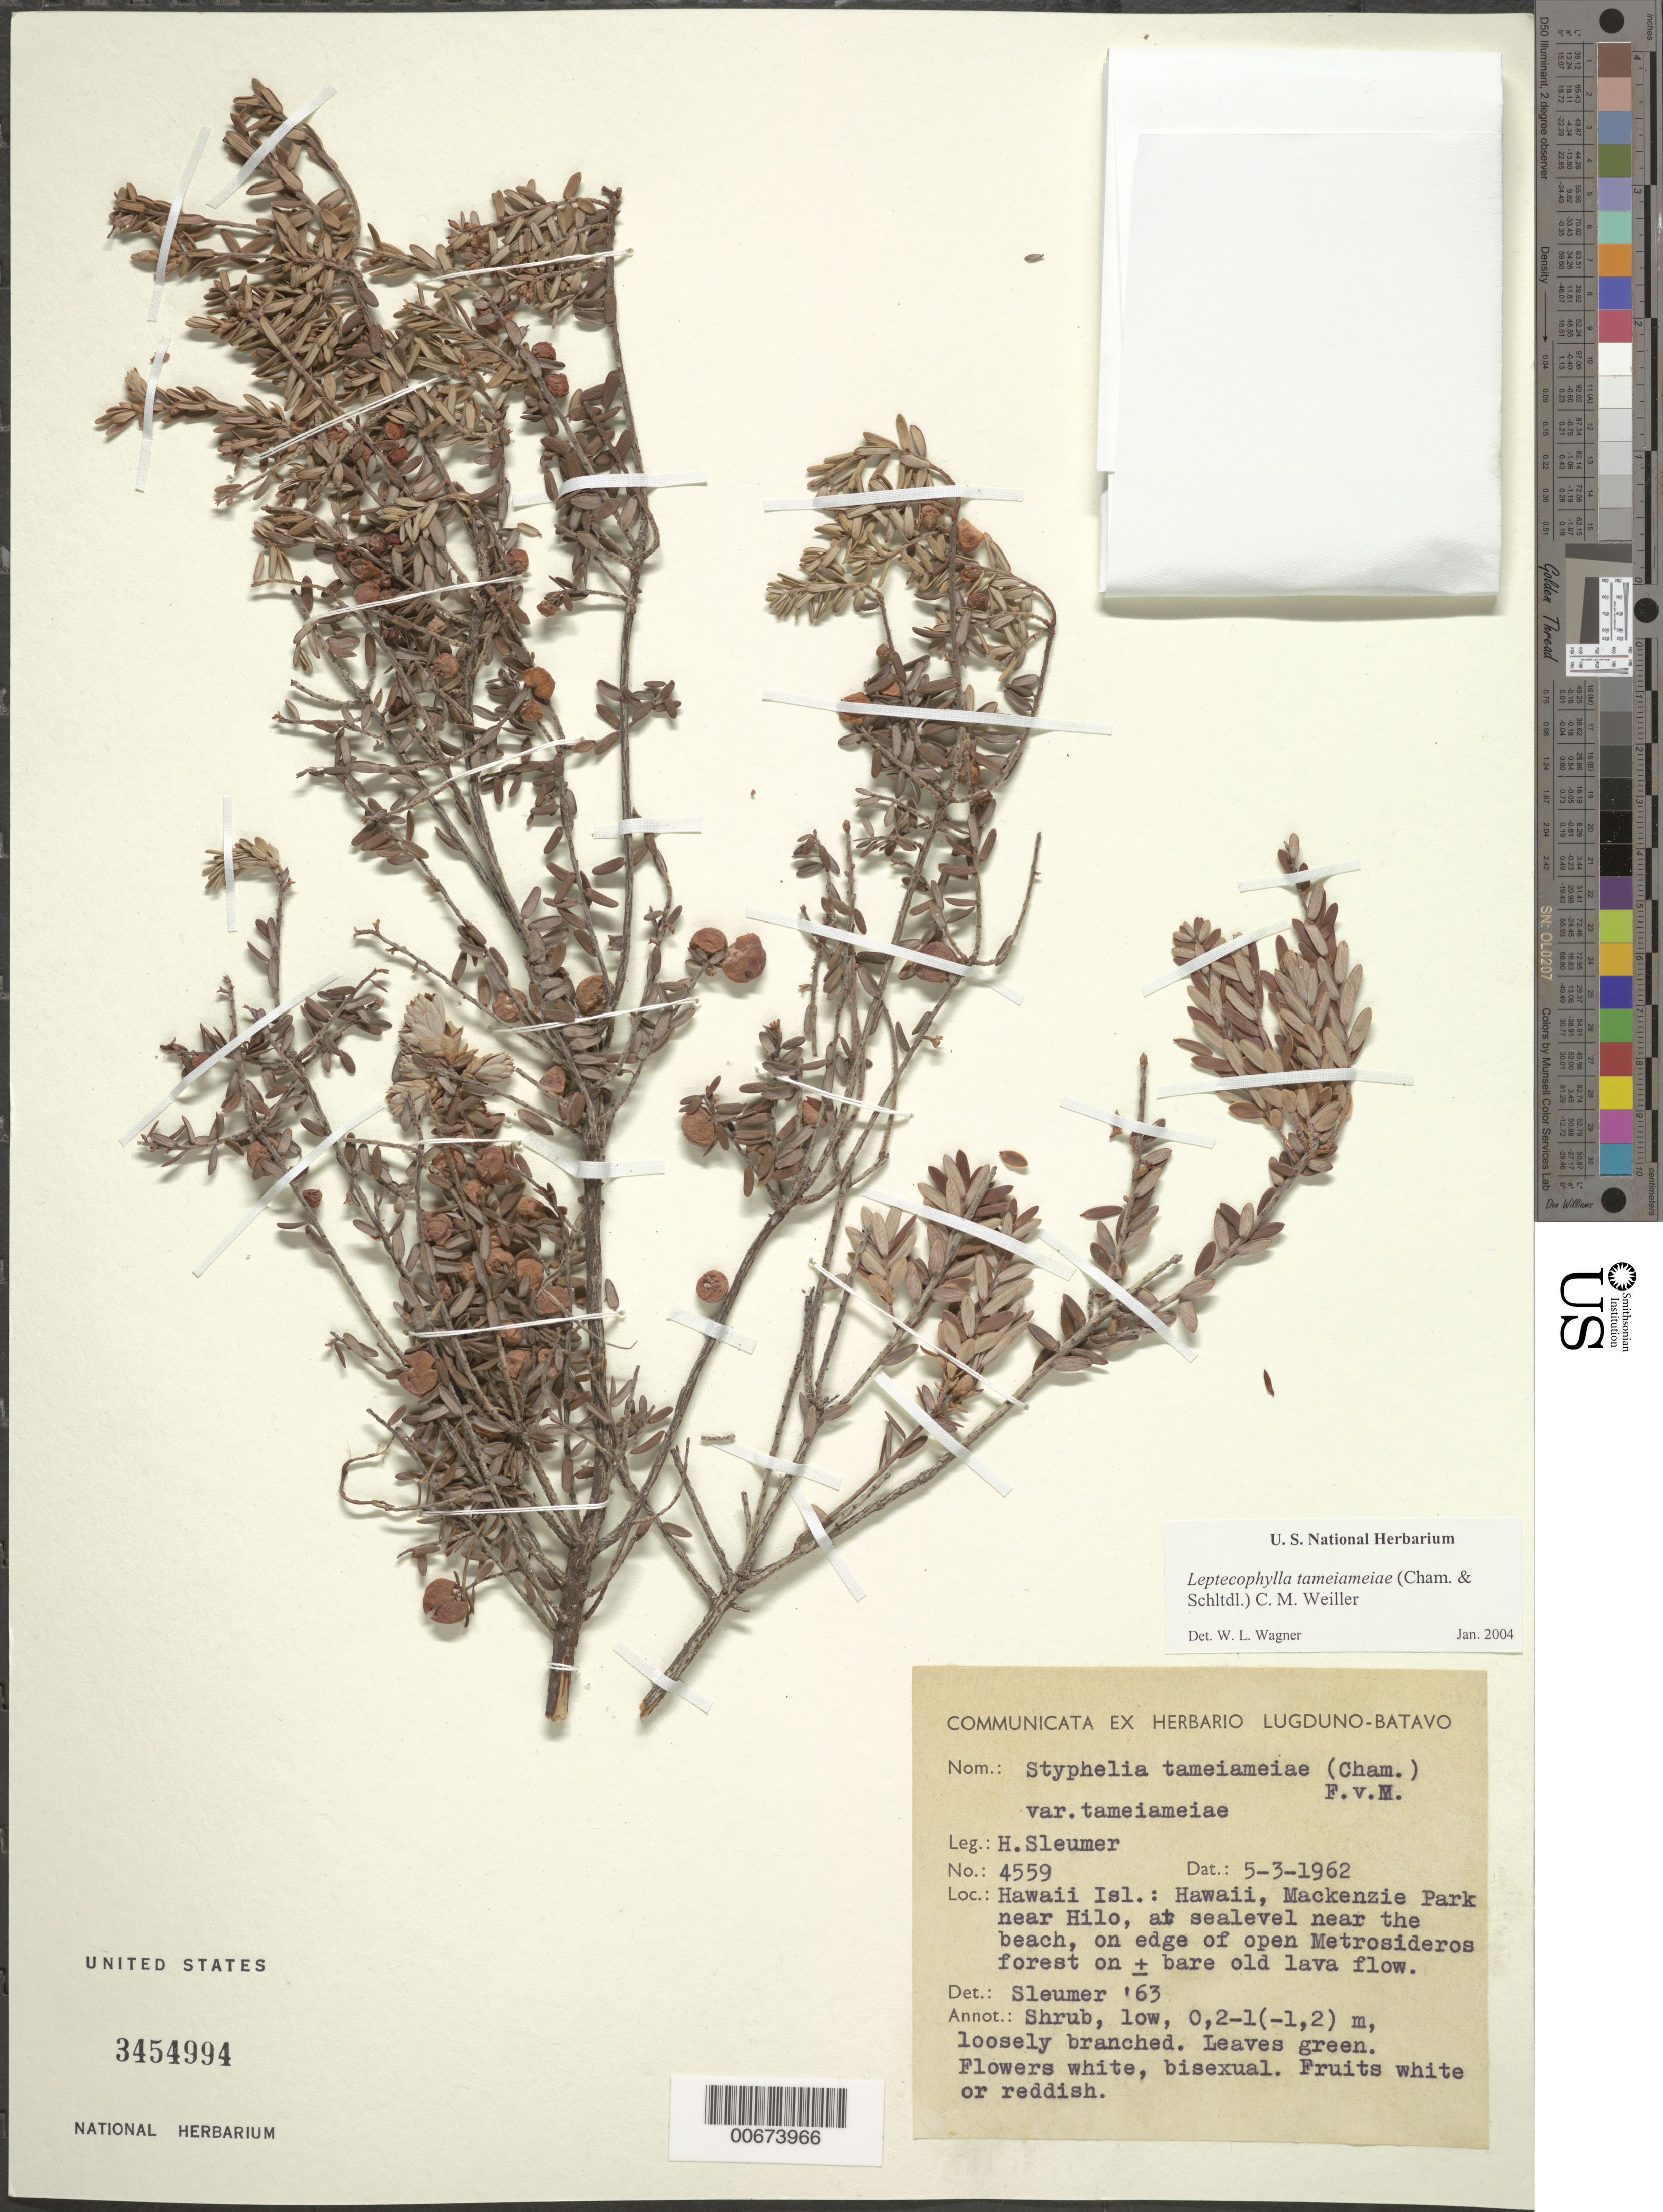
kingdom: Plantae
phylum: Tracheophyta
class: Magnoliopsida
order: Ericales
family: Ericaceae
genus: Leptecophylla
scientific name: Leptecophylla tameiameiae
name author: (Cham. & Schltdl.) C.M. Weiller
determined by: Wagner, W. L., (BOT), Smithsonian Institution - National Museum of Natural History (UNITED STATES)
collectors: H. O. Sleumer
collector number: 4559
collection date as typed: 5 Mar 1962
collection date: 1962-03-05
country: United States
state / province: Hawaii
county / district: Hawaii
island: Hawaii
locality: Mackenzie Park, near Hilo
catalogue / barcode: US 3454994